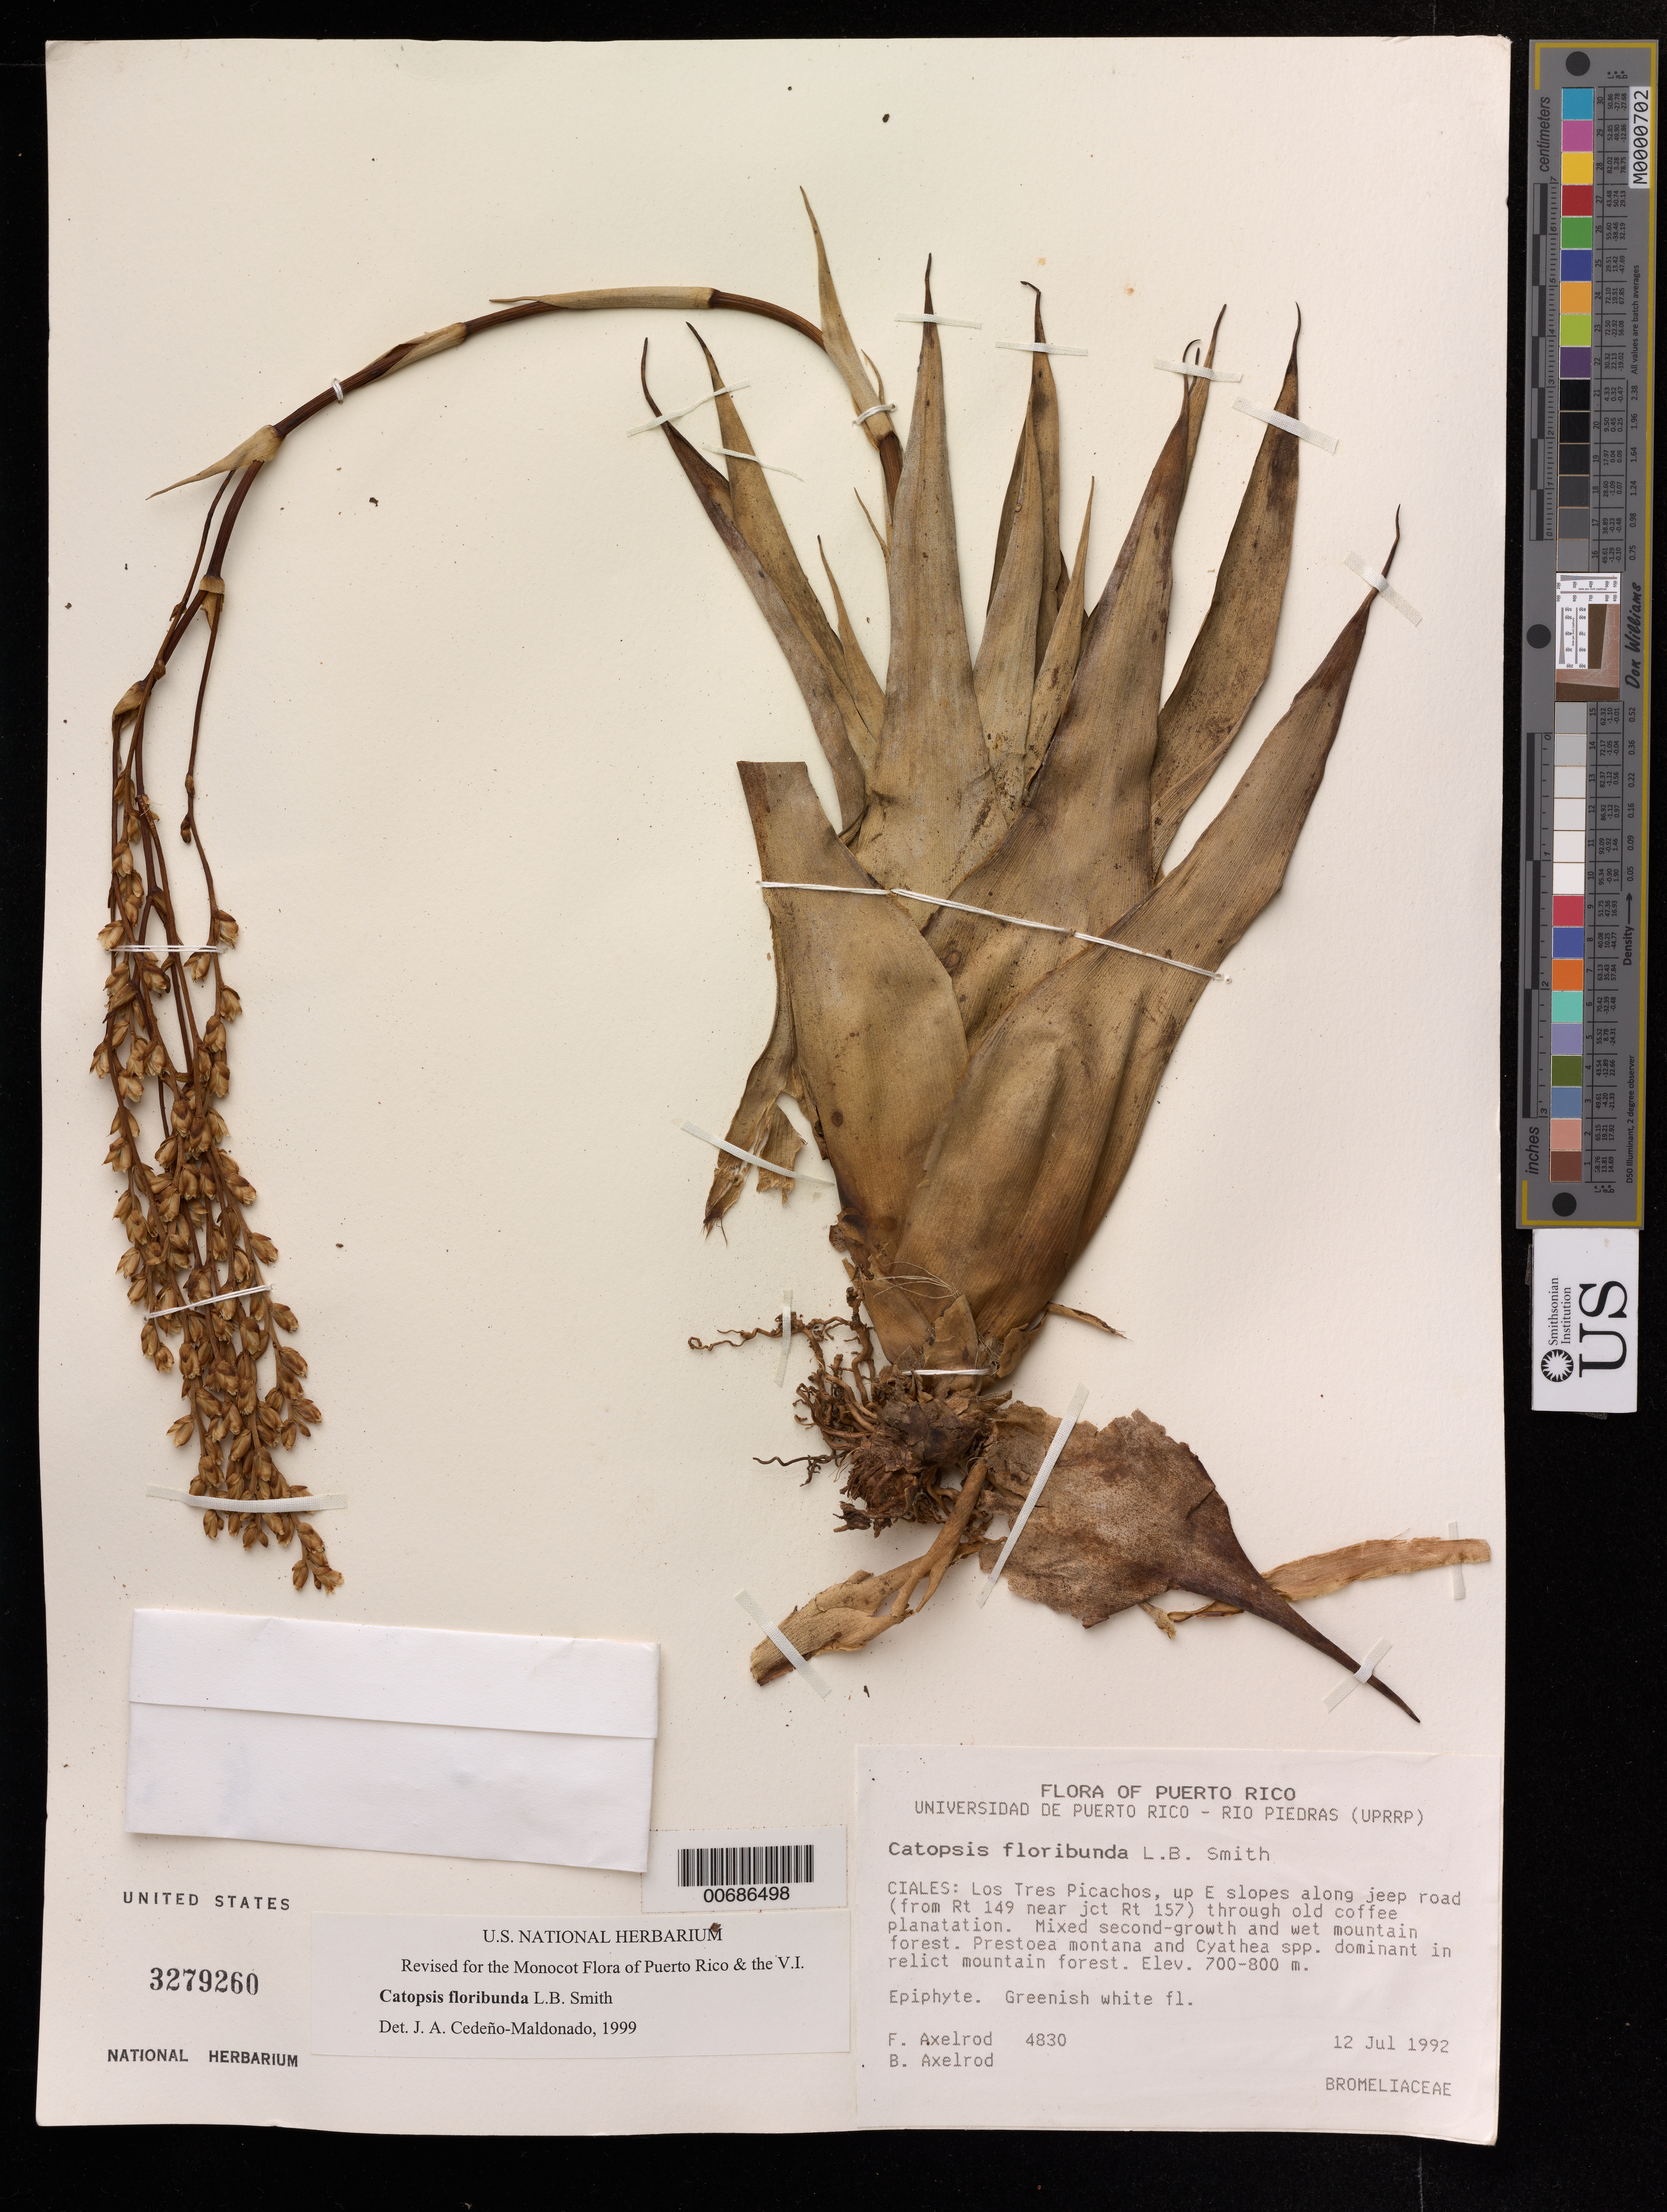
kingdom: Plantae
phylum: Tracheophyta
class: Liliopsida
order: Poales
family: Bromeliaceae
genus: Catopsis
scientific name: Catopsis floribunda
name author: L.B. Sm.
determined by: Cedeño-Maldonado, J. A.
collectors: F. S. Axelrod & B. Axelrod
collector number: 4830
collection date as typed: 12 Jul 1992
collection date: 1992-07-12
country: Puerto Rico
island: Greater Antilles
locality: Ciales: Los Tres Picachos, up E slopes along jeep road (from Rt 149 near jct Rt 157) through old coffee plantation.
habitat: Mixed second-growth and wet mountain forest. Prestoea montana and Cyathea spp. Dominant in relict mountain forest.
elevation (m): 700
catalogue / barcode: US 3279260